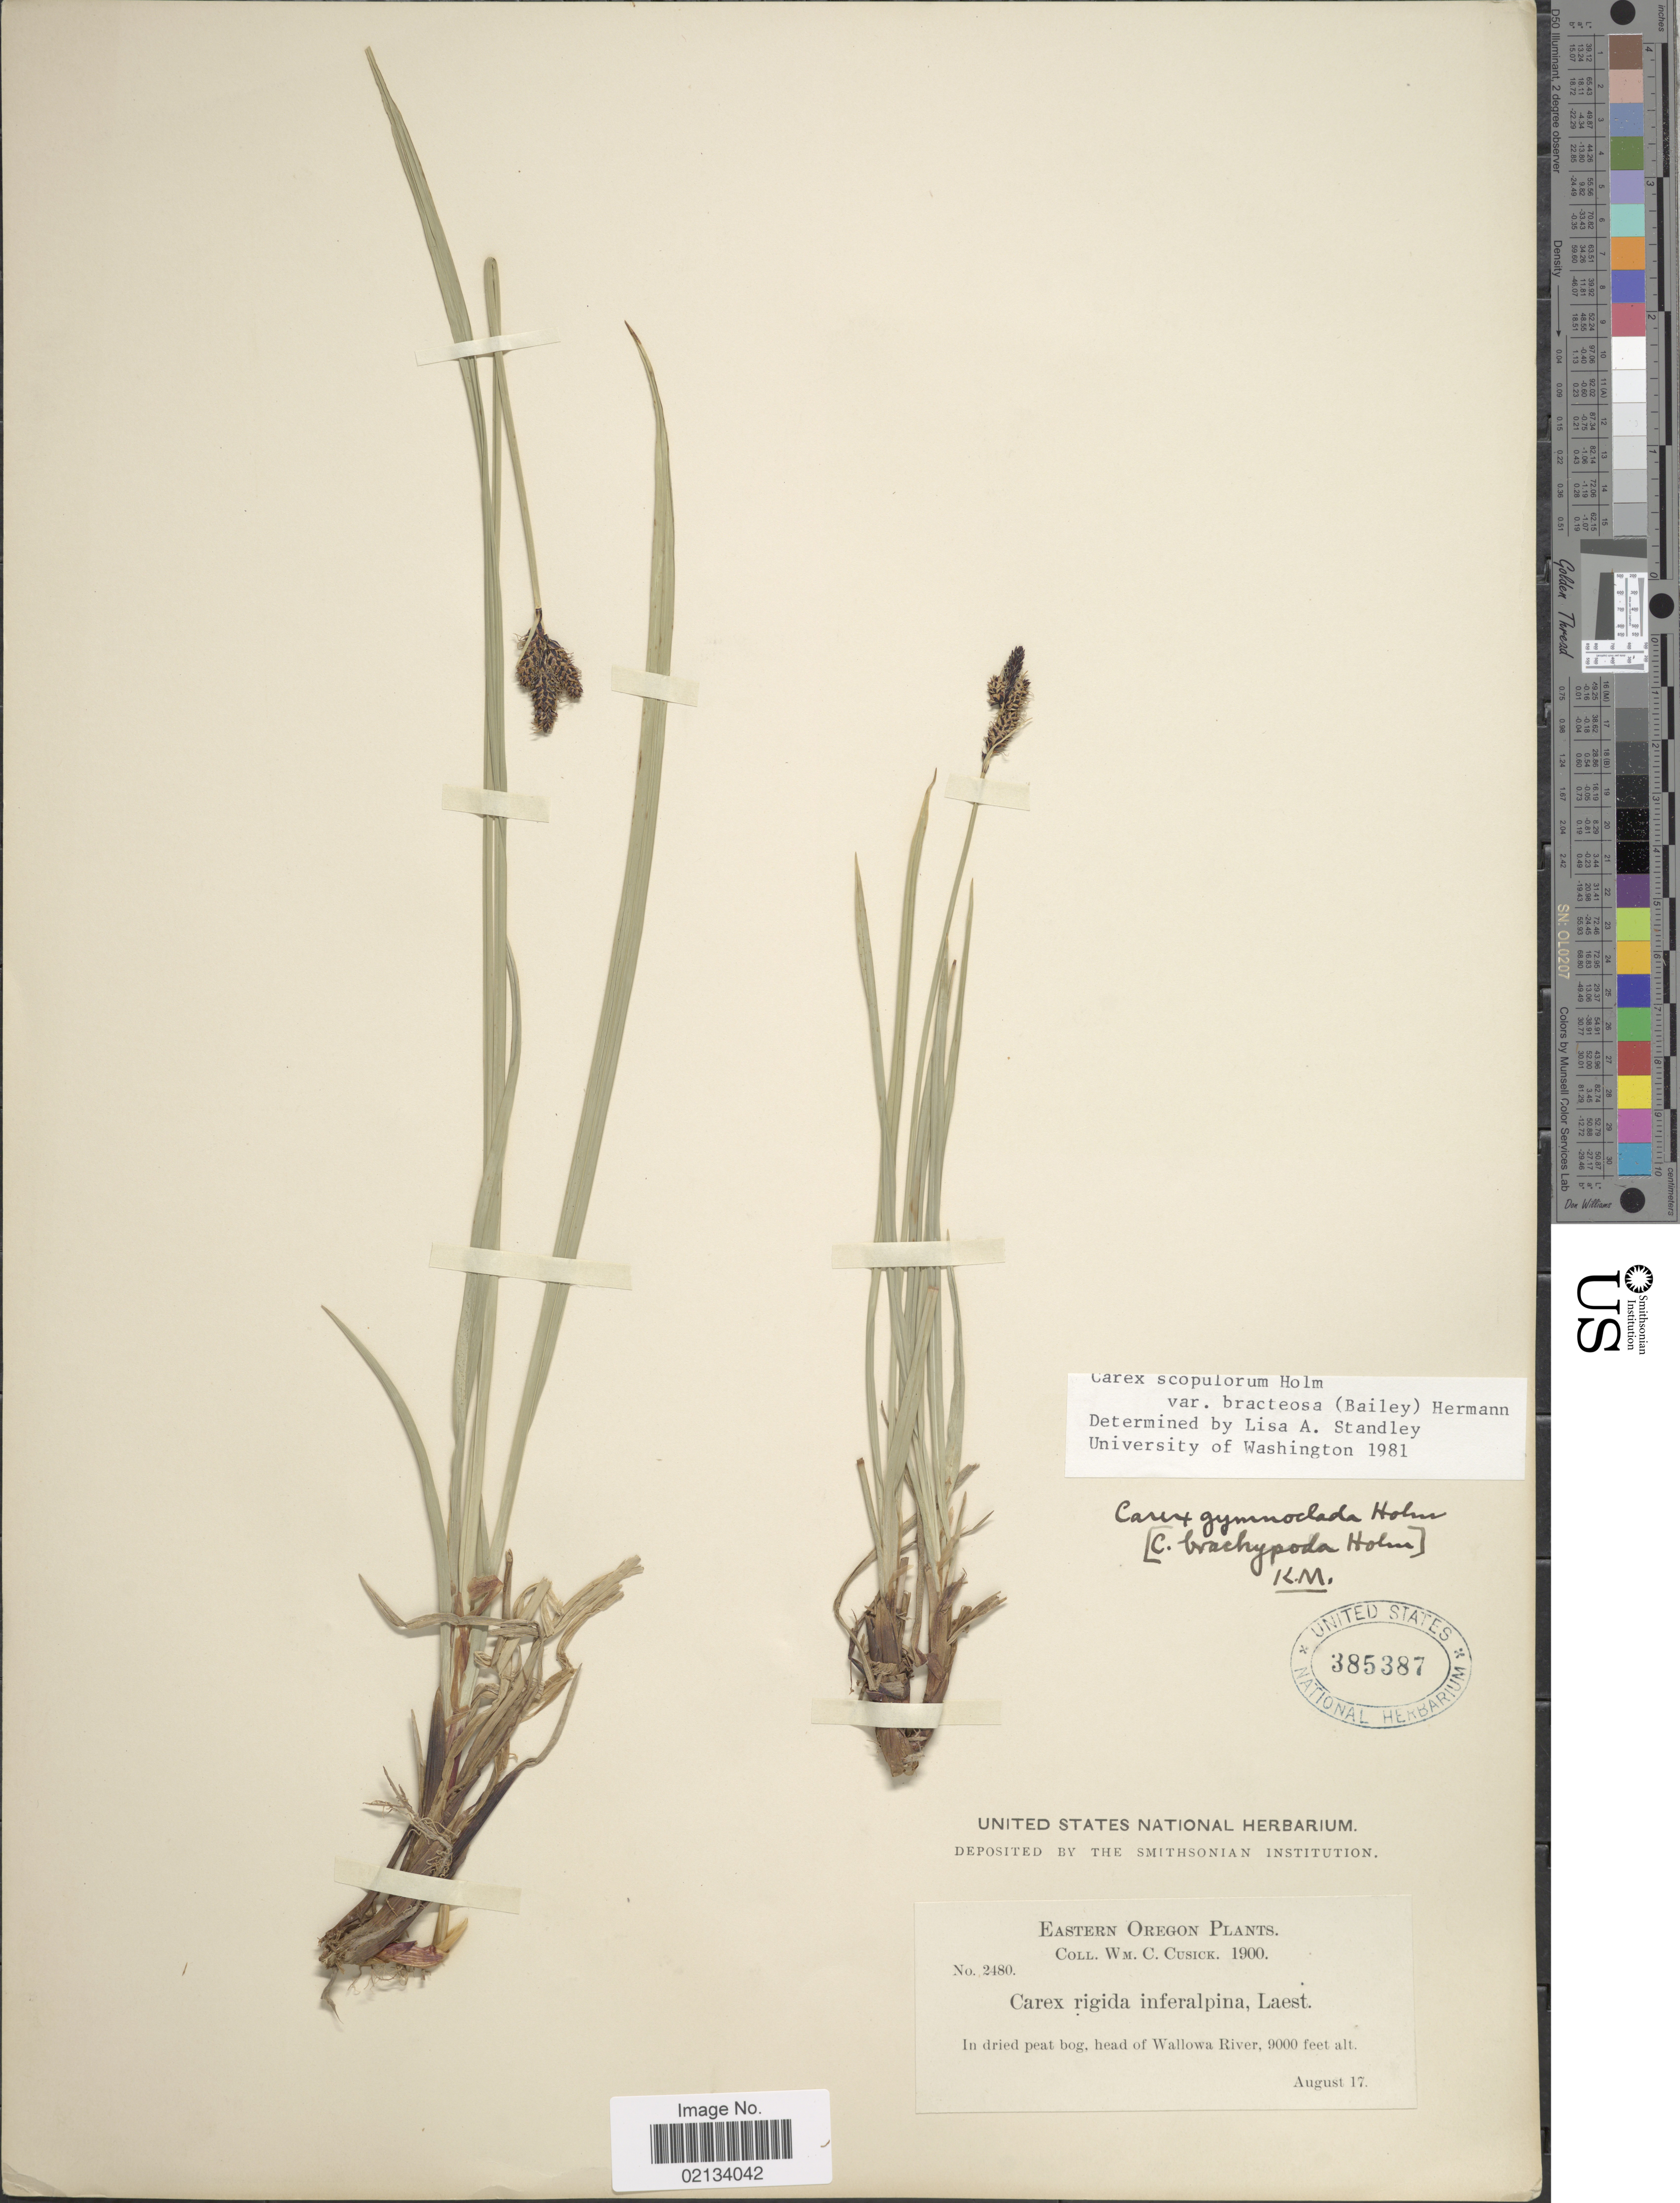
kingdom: Plantae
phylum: Tracheophyta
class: Liliopsida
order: Poales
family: Cyperaceae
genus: Carex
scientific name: Carex scopulorum var. bracteosa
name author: (L.H. Bailey) F.J. Herm.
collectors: W. C. Cusick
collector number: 2480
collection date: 1900-08-17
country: United States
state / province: Oregon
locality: Eastern Oregon, in dried peat bog, head of Wallowa River.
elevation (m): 2743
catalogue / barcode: US 385387